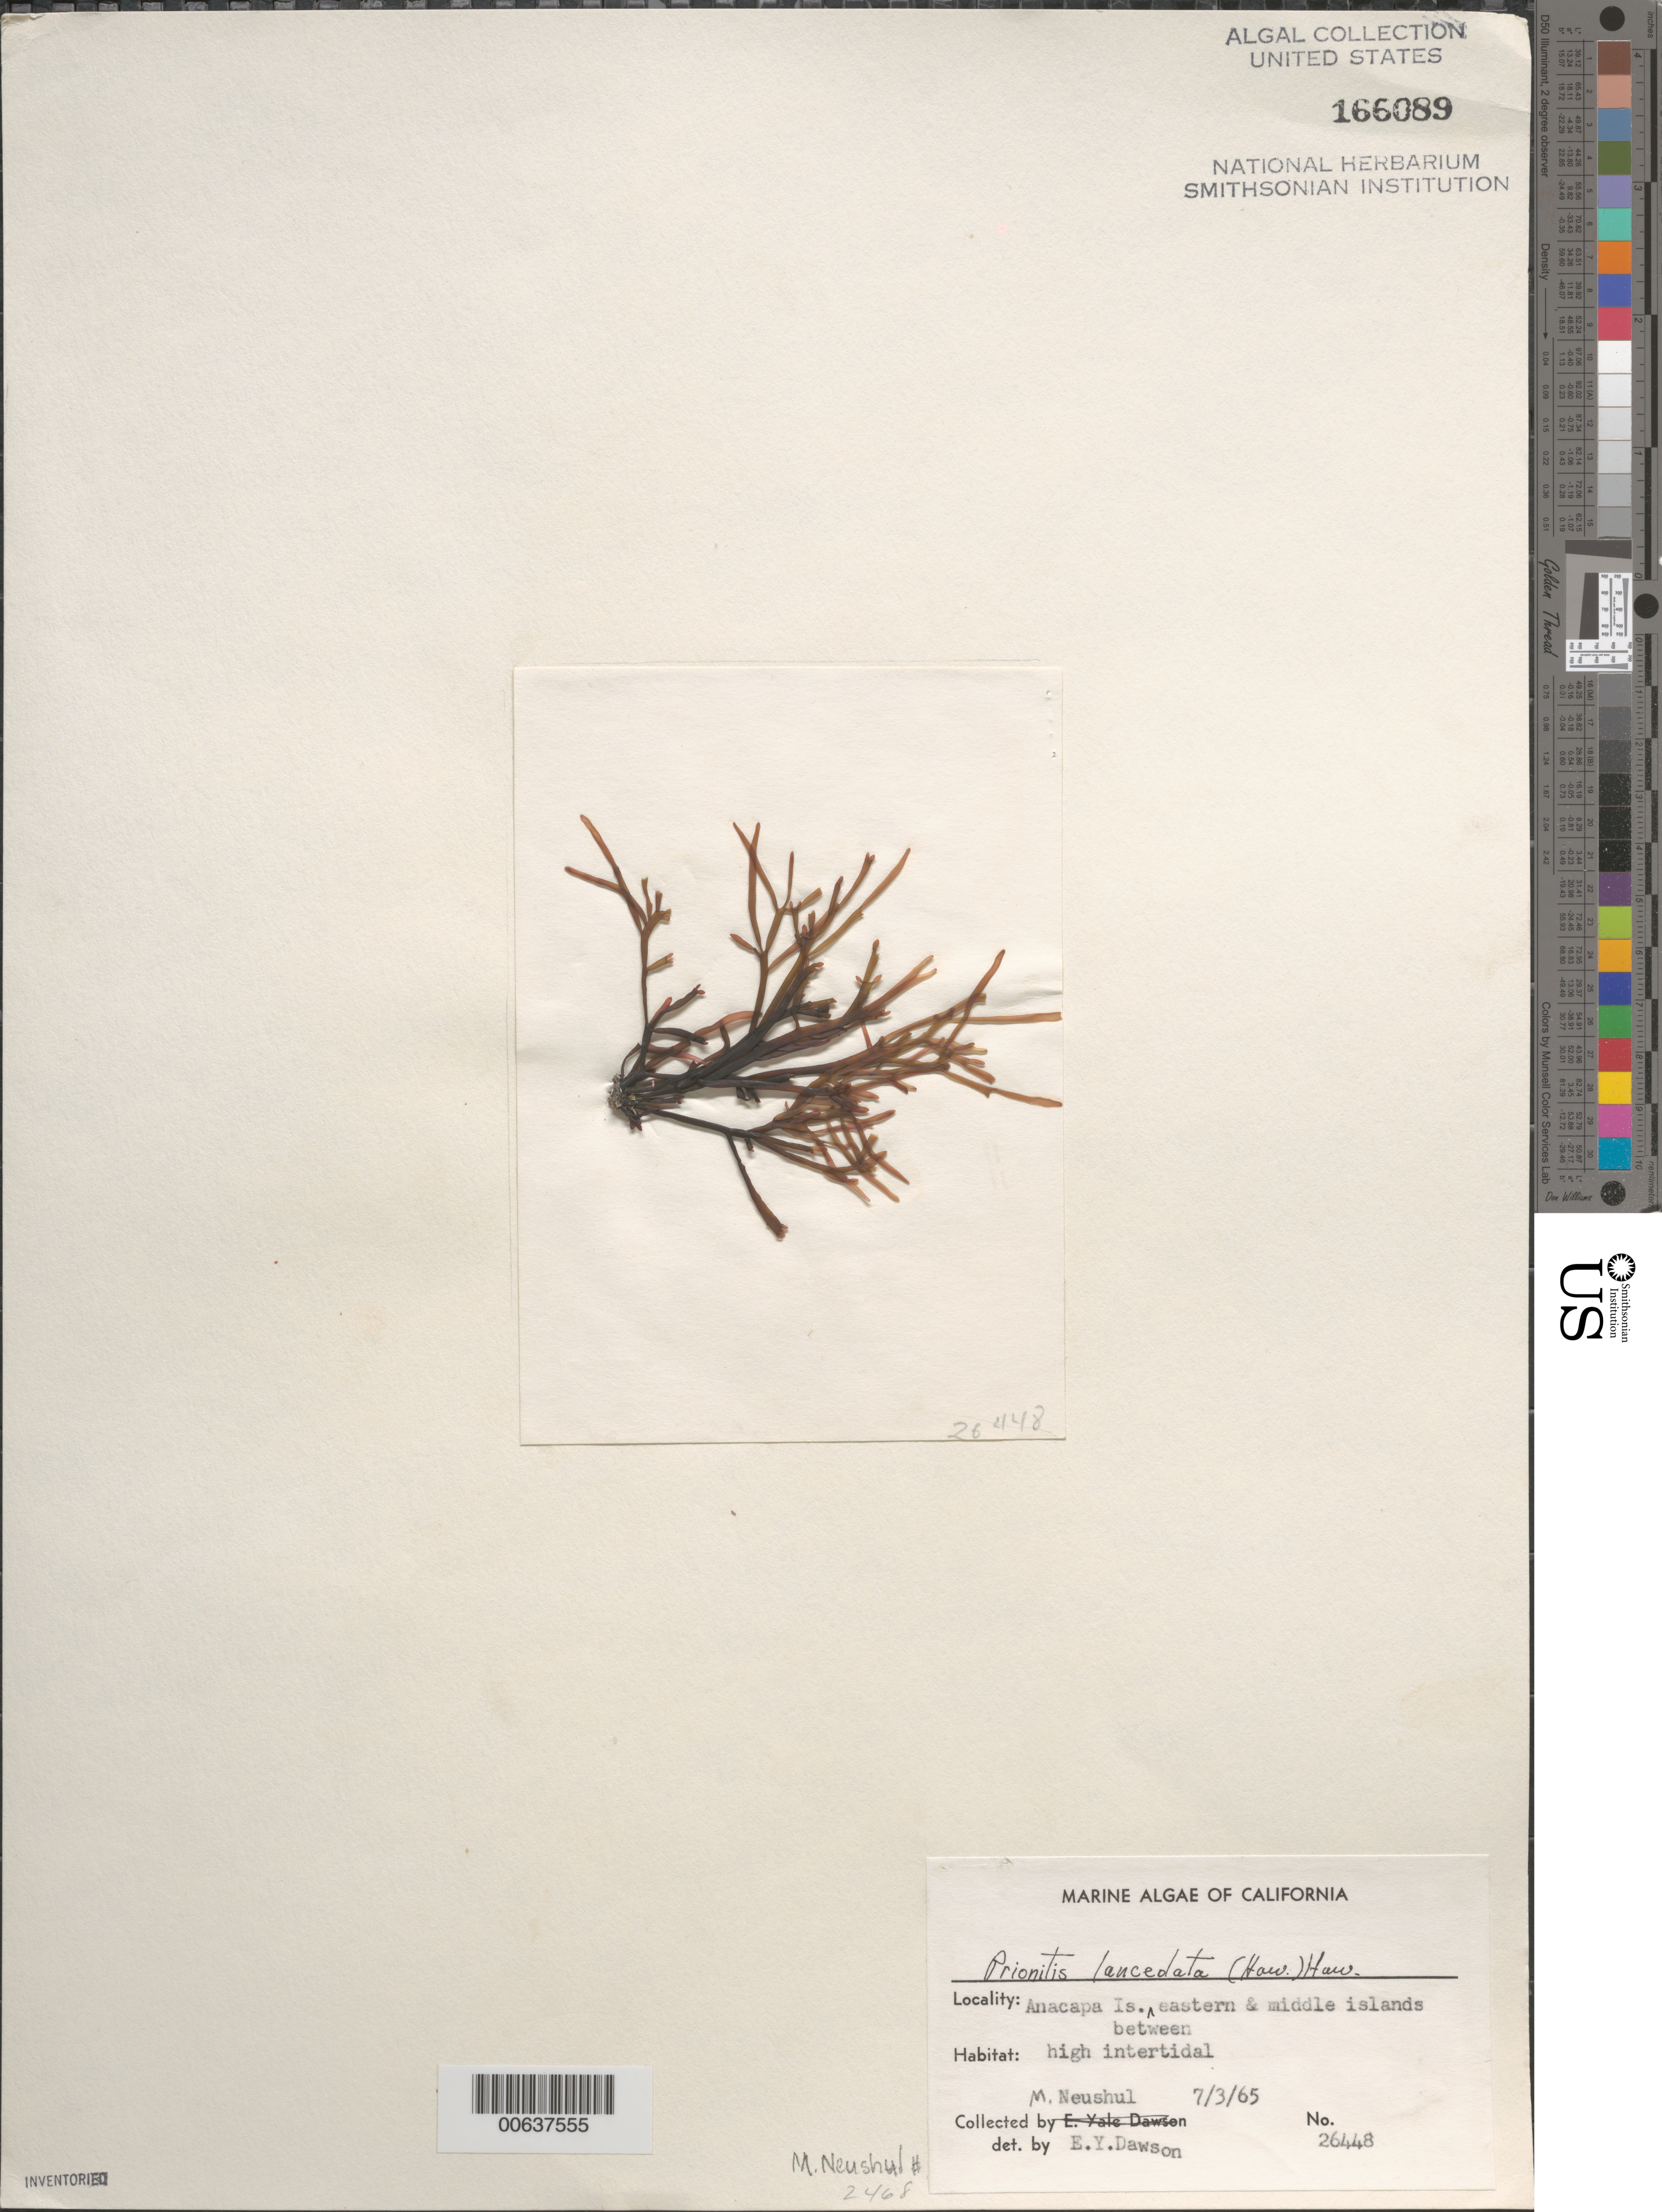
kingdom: Plantae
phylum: Rhodophyta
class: Florideophyceae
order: Cryptonemiales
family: Cryptonemiaceae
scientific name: Prionitis lanceolata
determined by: Dawson, E. Y.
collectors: M. Neushul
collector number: Neushul 2468 & EYD 26448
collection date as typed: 03 Jul 1965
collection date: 1965-07-03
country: United States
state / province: California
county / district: Ventura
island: Anacapa Island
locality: Between eastern and middle islands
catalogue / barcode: US 166089